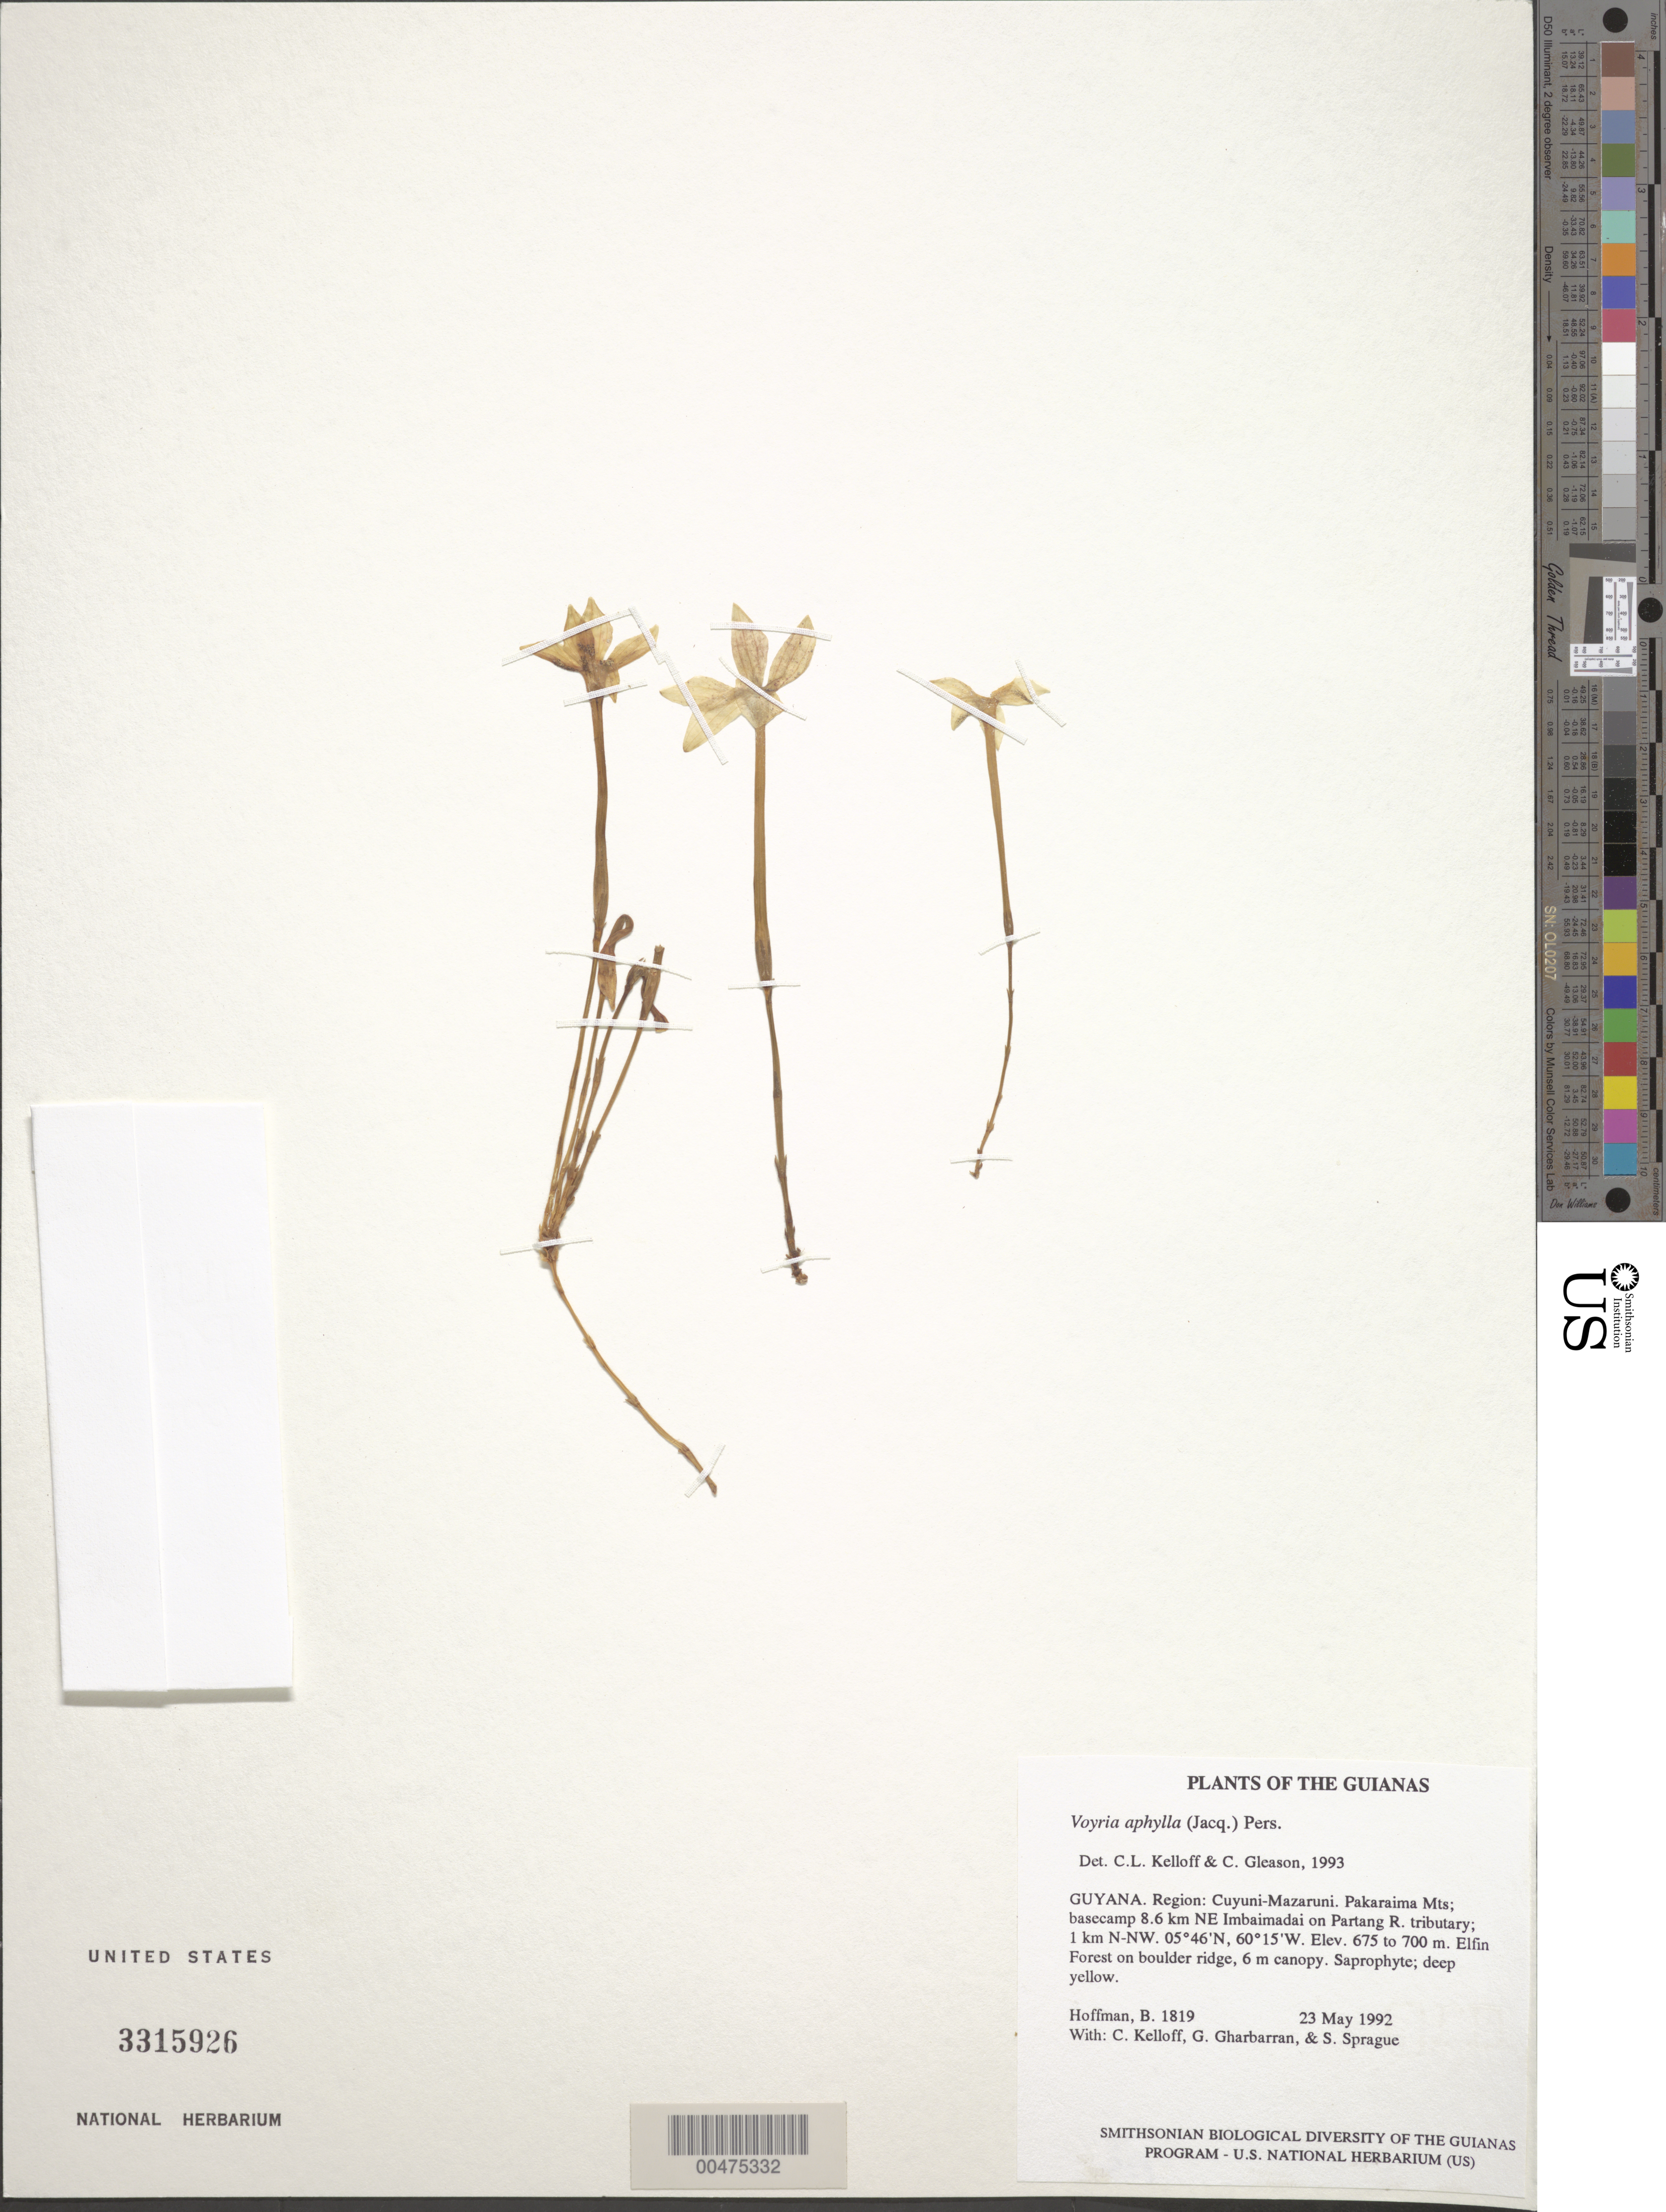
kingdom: Plantae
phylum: Tracheophyta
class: Magnoliopsida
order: Gentianales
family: Gentianaceae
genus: Voyria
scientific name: Voyria aphylla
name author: (Jacq.) Pers.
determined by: Kelloff, Carol L.; Gleason, C.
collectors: B. Hoffman, C. L. Kelloff, G. Gharbarran & S. Sprague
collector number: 1819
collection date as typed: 23 May 1992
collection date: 1992-05-23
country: Guyana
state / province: Cuyuni-Mazaruni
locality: Pakaraima Mts; basecamp 8.6 km NE Imbaimadai on Partang River tributary; 1 km NNW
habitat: Elfin Forest on boulder ridge, 6 m canopy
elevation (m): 675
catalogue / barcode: US 3315926